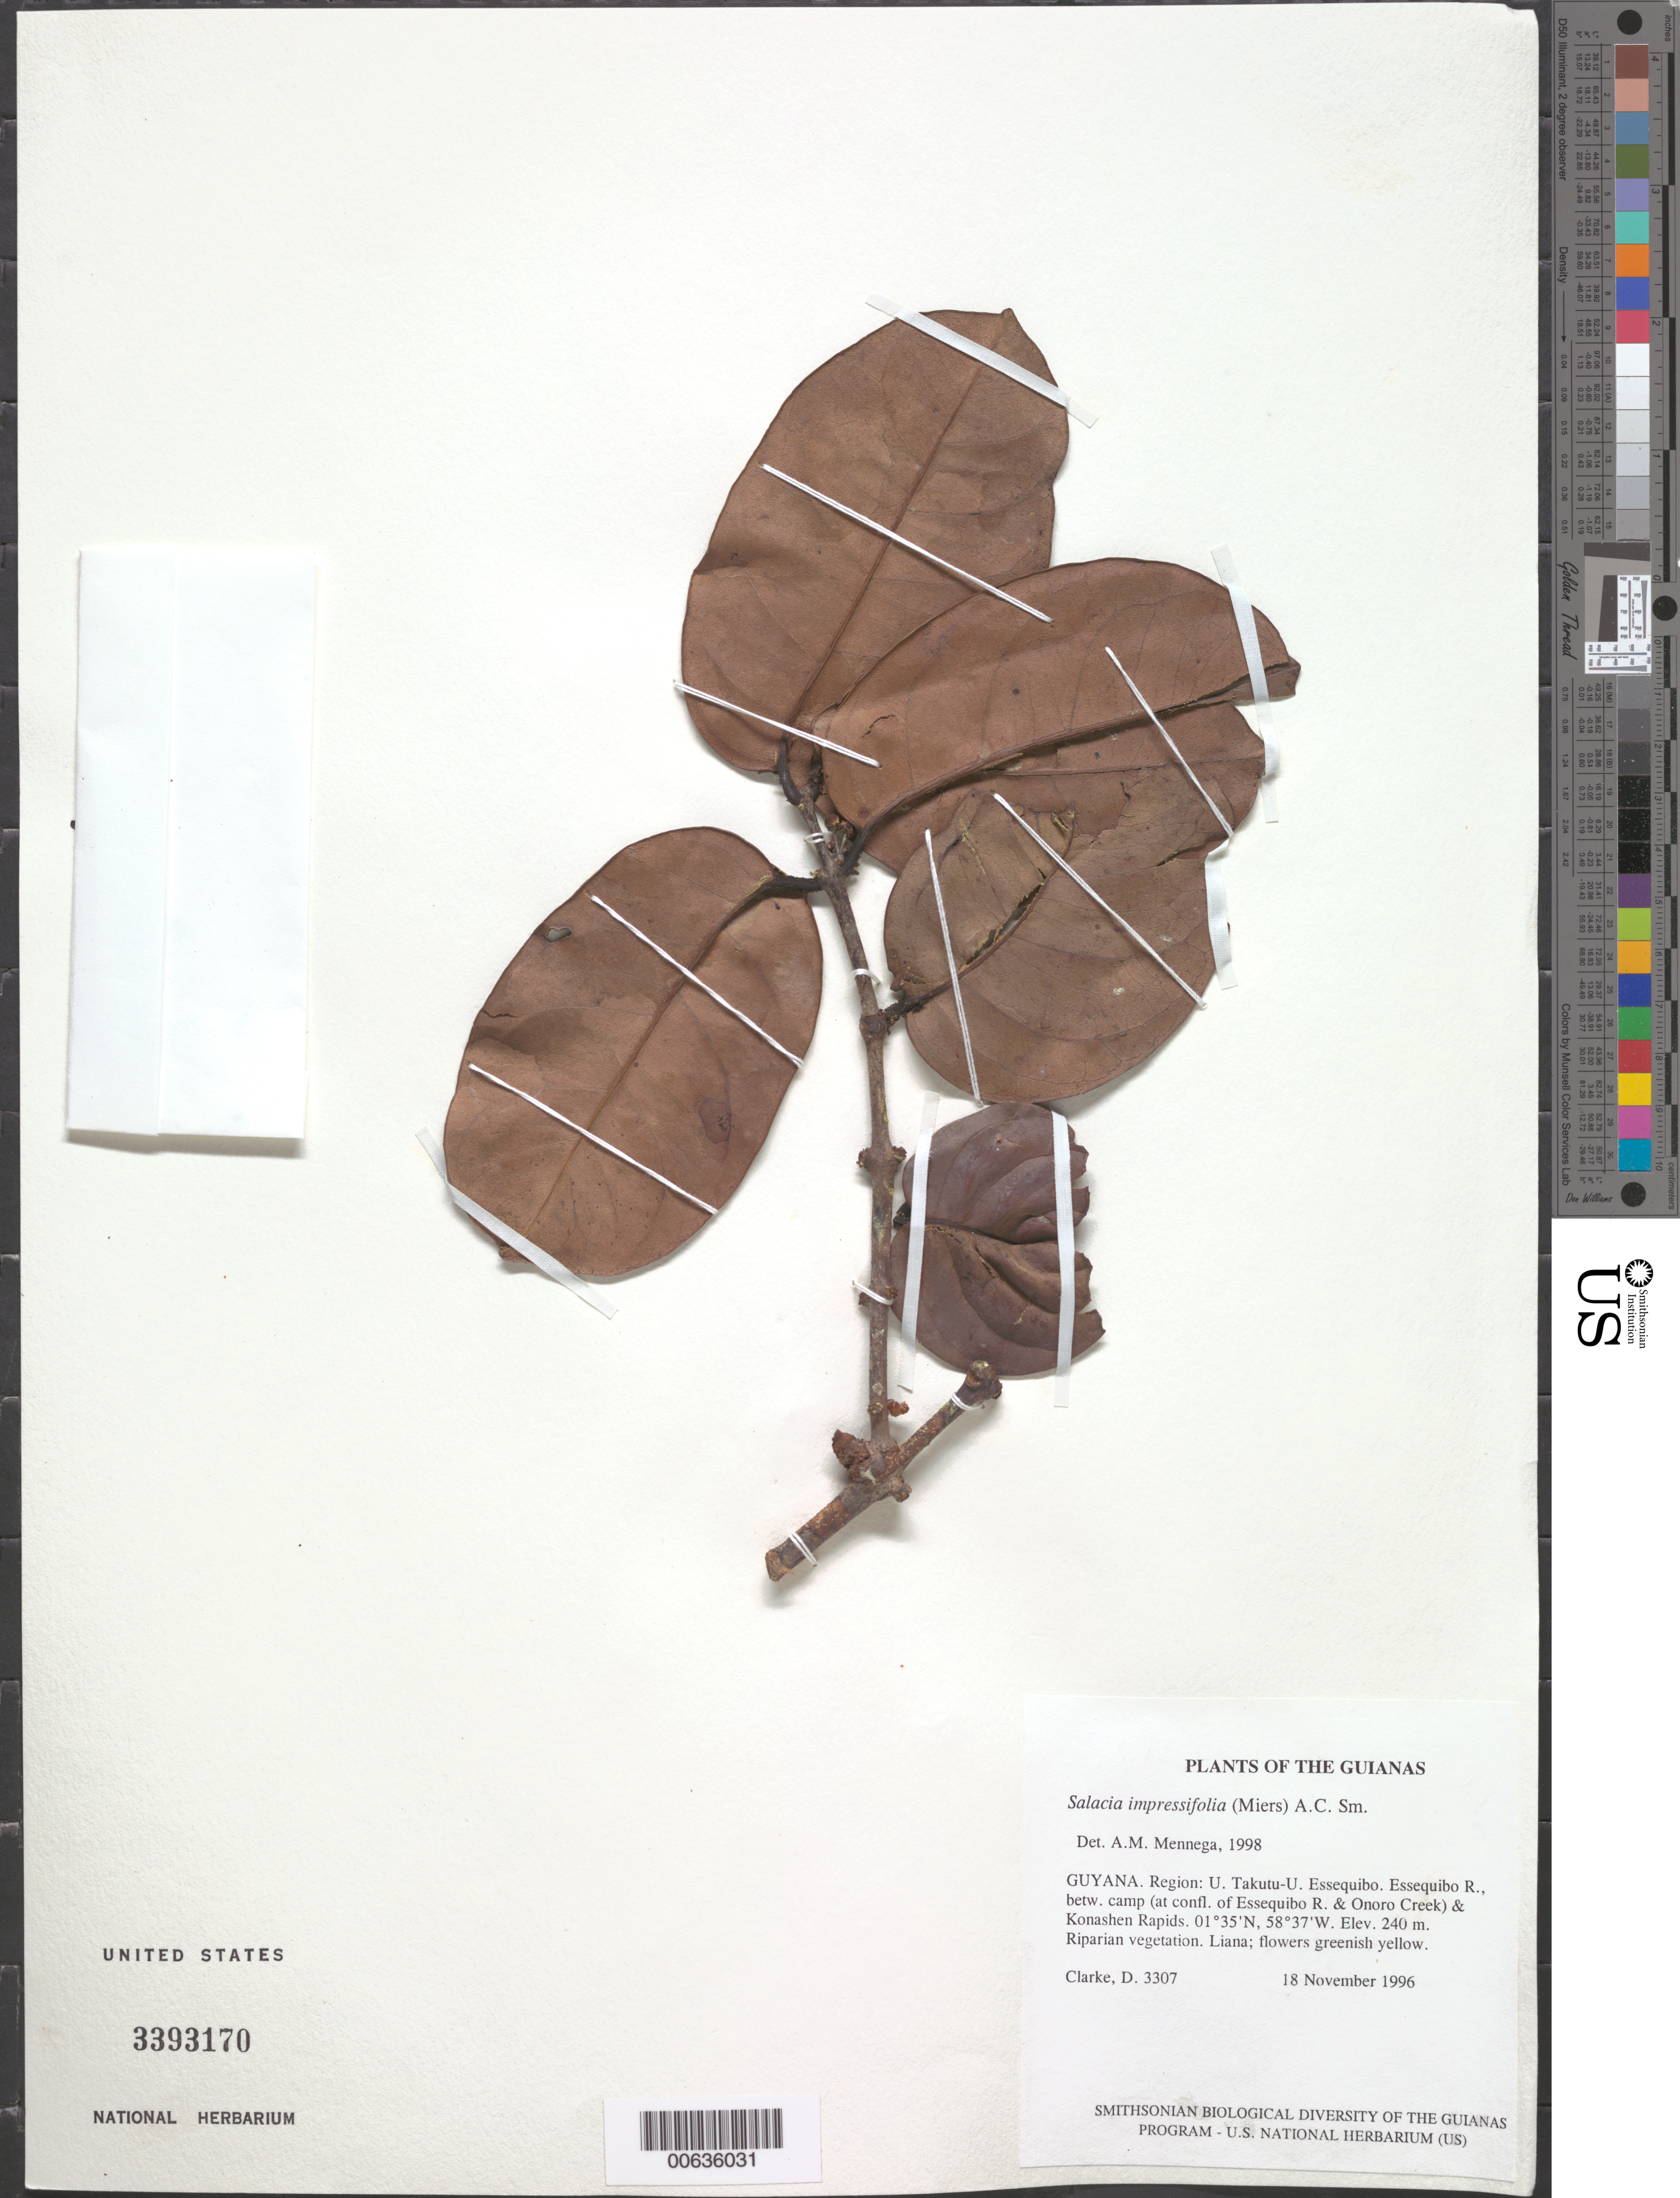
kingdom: Plantae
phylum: Tracheophyta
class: Magnoliopsida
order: Celastrales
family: Celastraceae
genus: Salacia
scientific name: Salacia impressifolia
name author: (Miers) A.C. Sm.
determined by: Mennega, A. M. W.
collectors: H. D. Clarke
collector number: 3307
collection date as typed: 18 November 1996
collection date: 1996-11-18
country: Guyana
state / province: U. Takutu-U. Essequibo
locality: Essequibo R., betw. camp (at confl. of Essequibo R. & Onoro Creek) & Konashen Rapids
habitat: Riparian vegetation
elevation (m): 240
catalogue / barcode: US 3393170